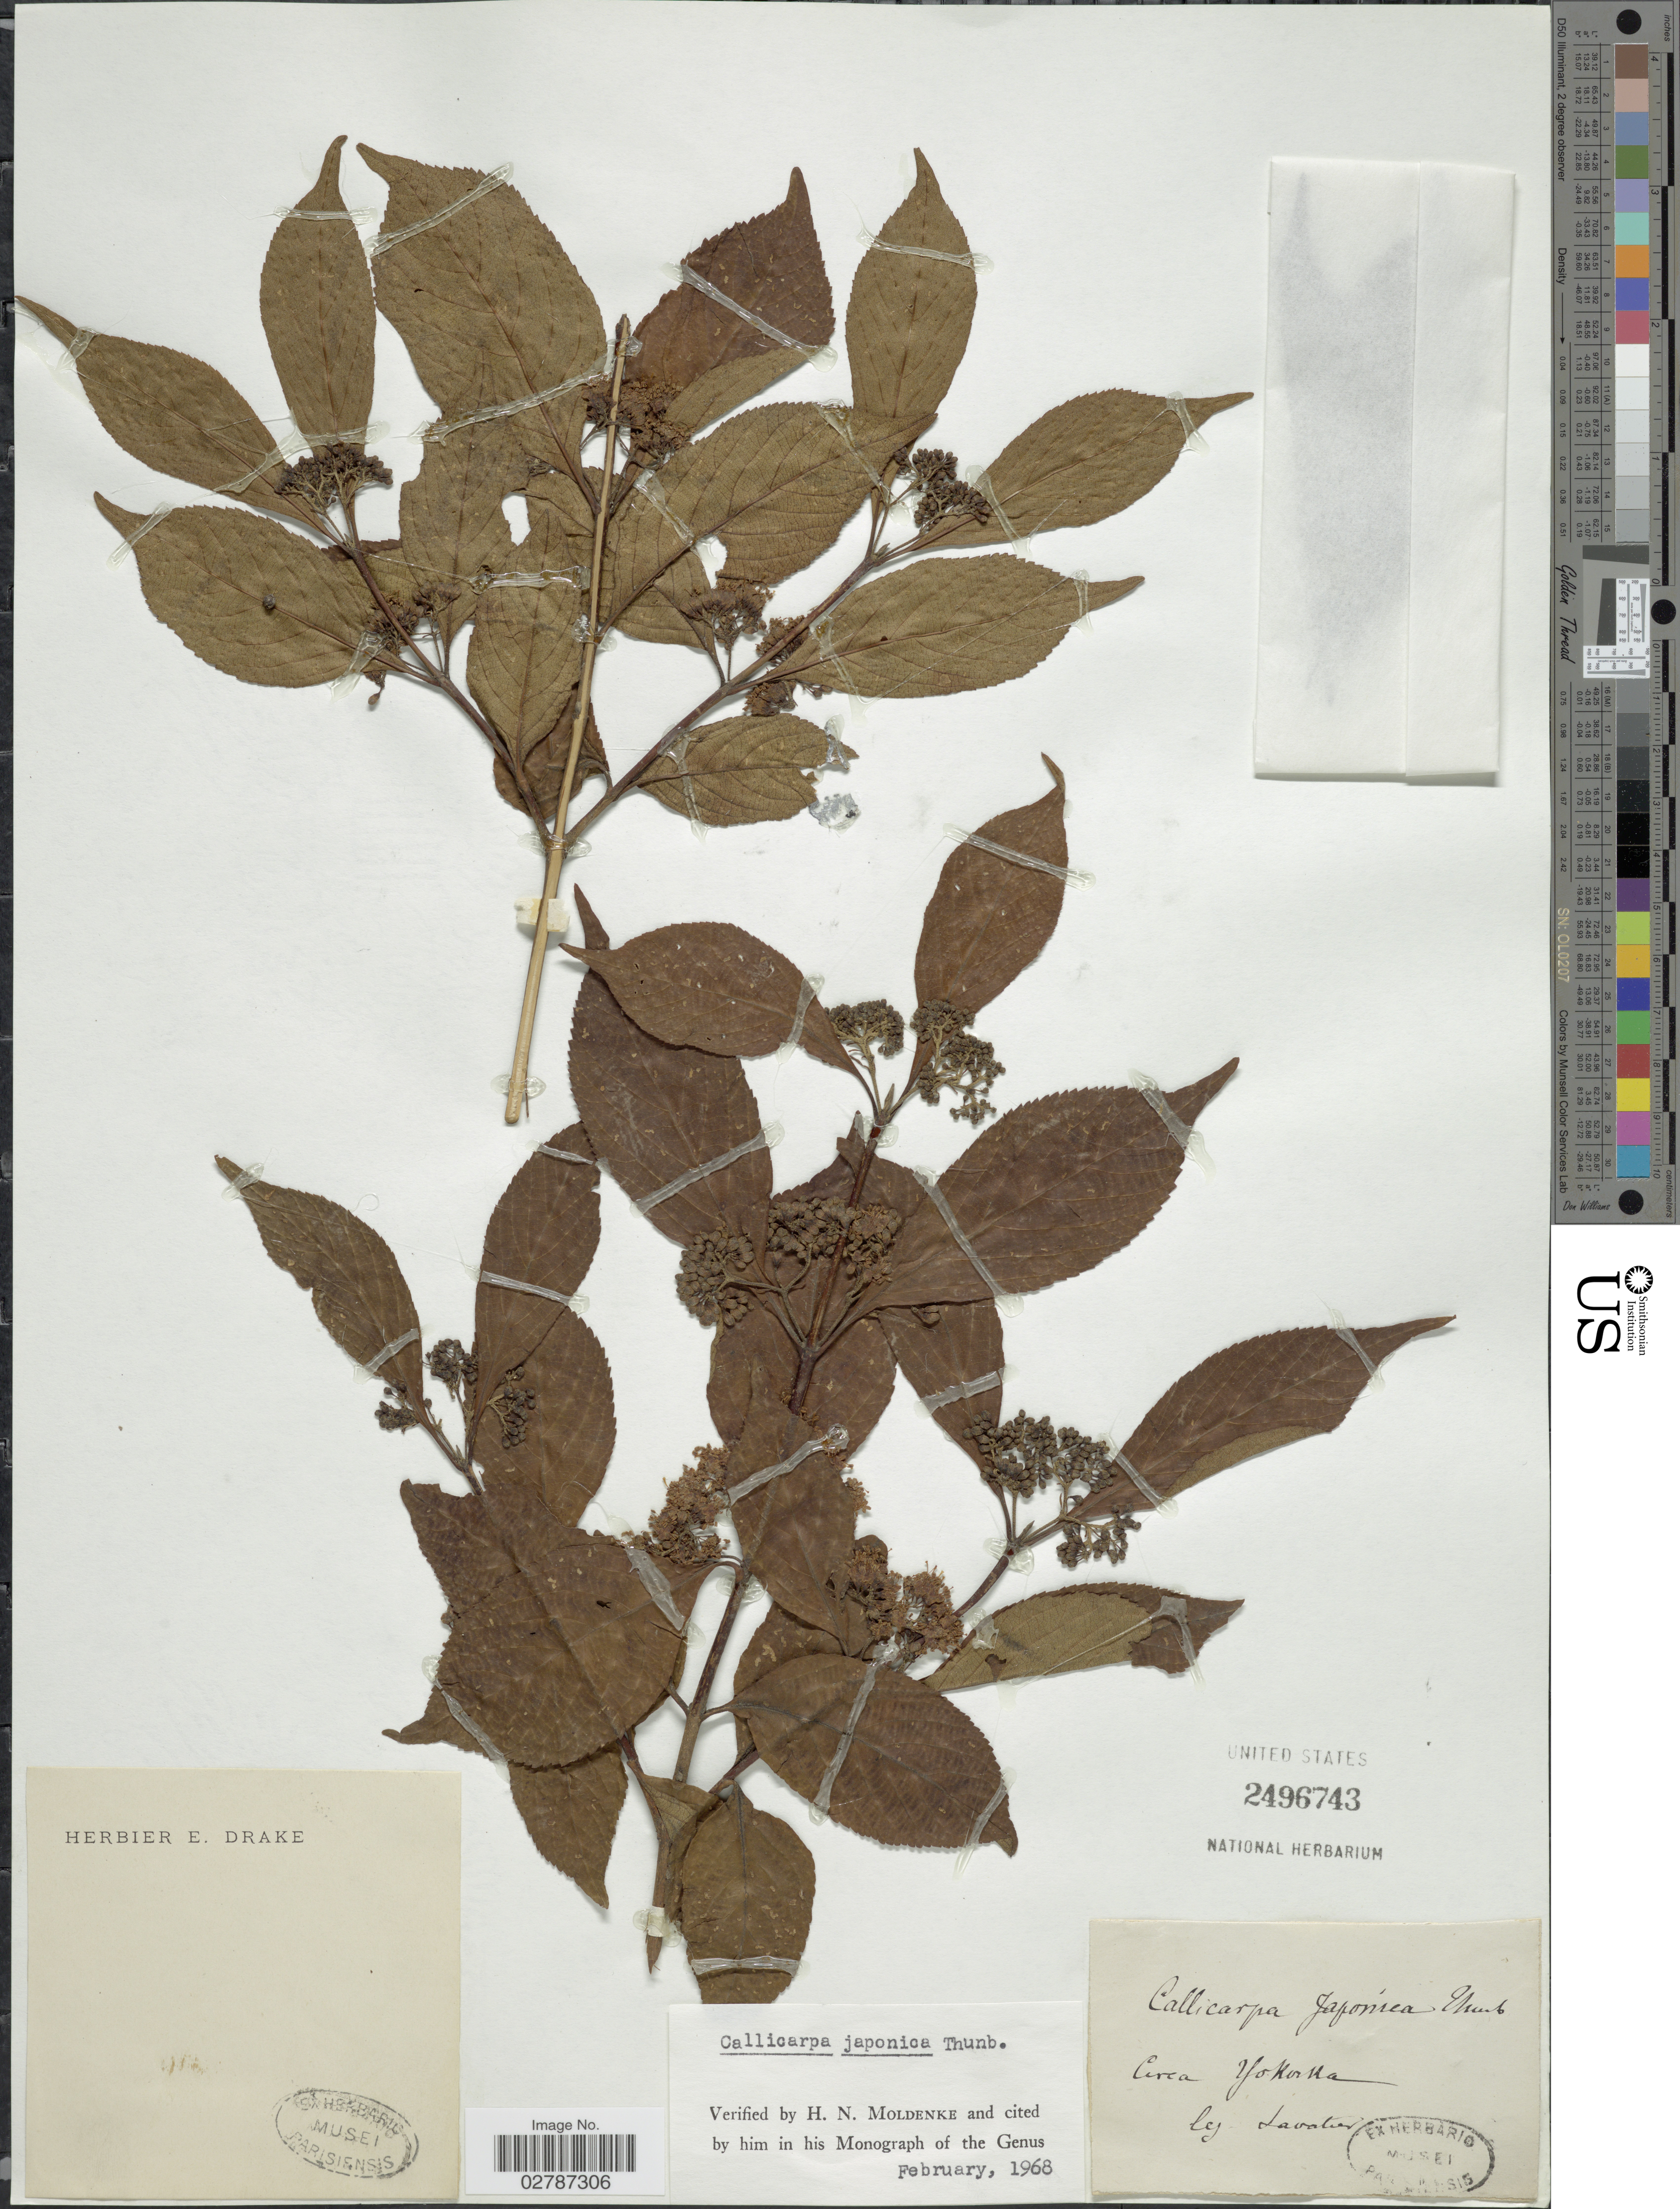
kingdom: Plantae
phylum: Tracheophyta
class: Magnoliopsida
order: Lamiales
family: Lamiaceae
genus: Callicarpa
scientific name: Callicarpa japonica var. japonica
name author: Thunb.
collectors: Lavatier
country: Japan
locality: Circa Yokosuka.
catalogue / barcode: US 2496743